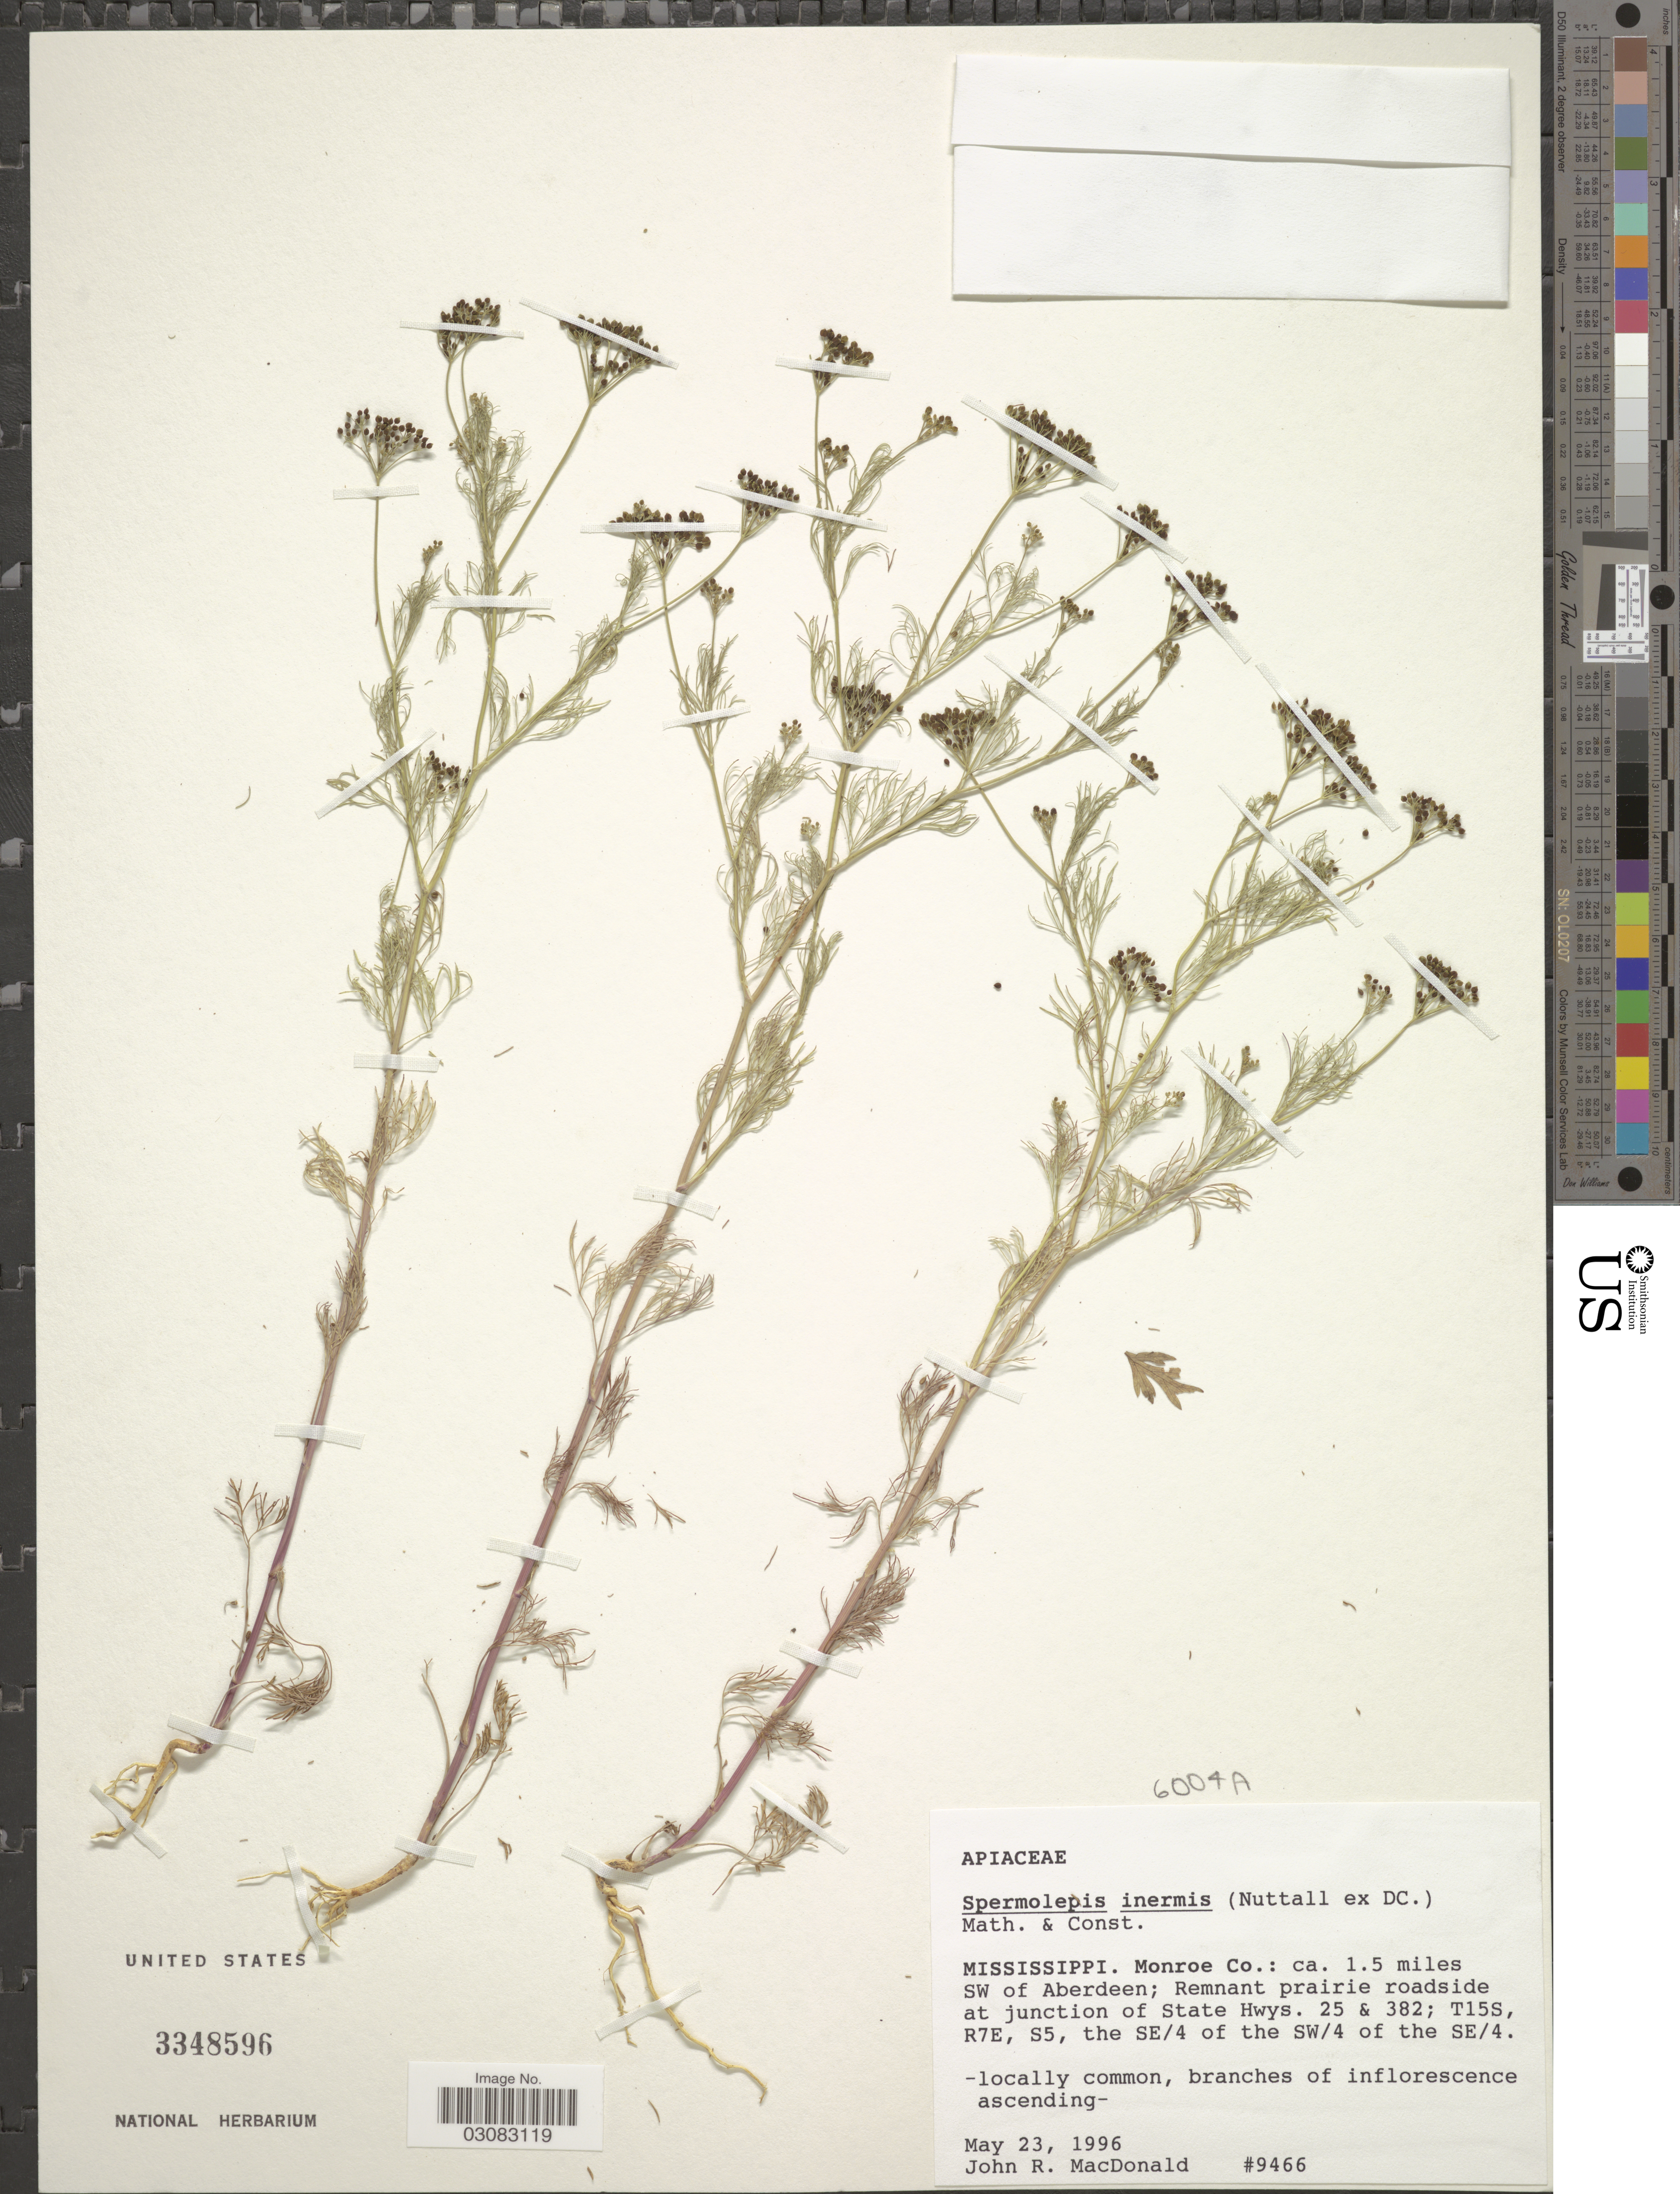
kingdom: Plantae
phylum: Tracheophyta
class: Magnoliopsida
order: Apiales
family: Apiaceae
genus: Spermolepis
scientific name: Spermolepis inermis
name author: (Nutt. ex DC.) Mathias & Constance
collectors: J. MacDonald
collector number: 9466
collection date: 1996-05-23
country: United States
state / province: Mississippi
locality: Monroe Co.: ca. 1.5 miles SW of Aberdeen; Remnant prairie roadside at junction of State Hwys. 25 & 382; T15S, R7E, S5, the SE/4 of the SW/4 of the SE/4.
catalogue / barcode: US 3348596